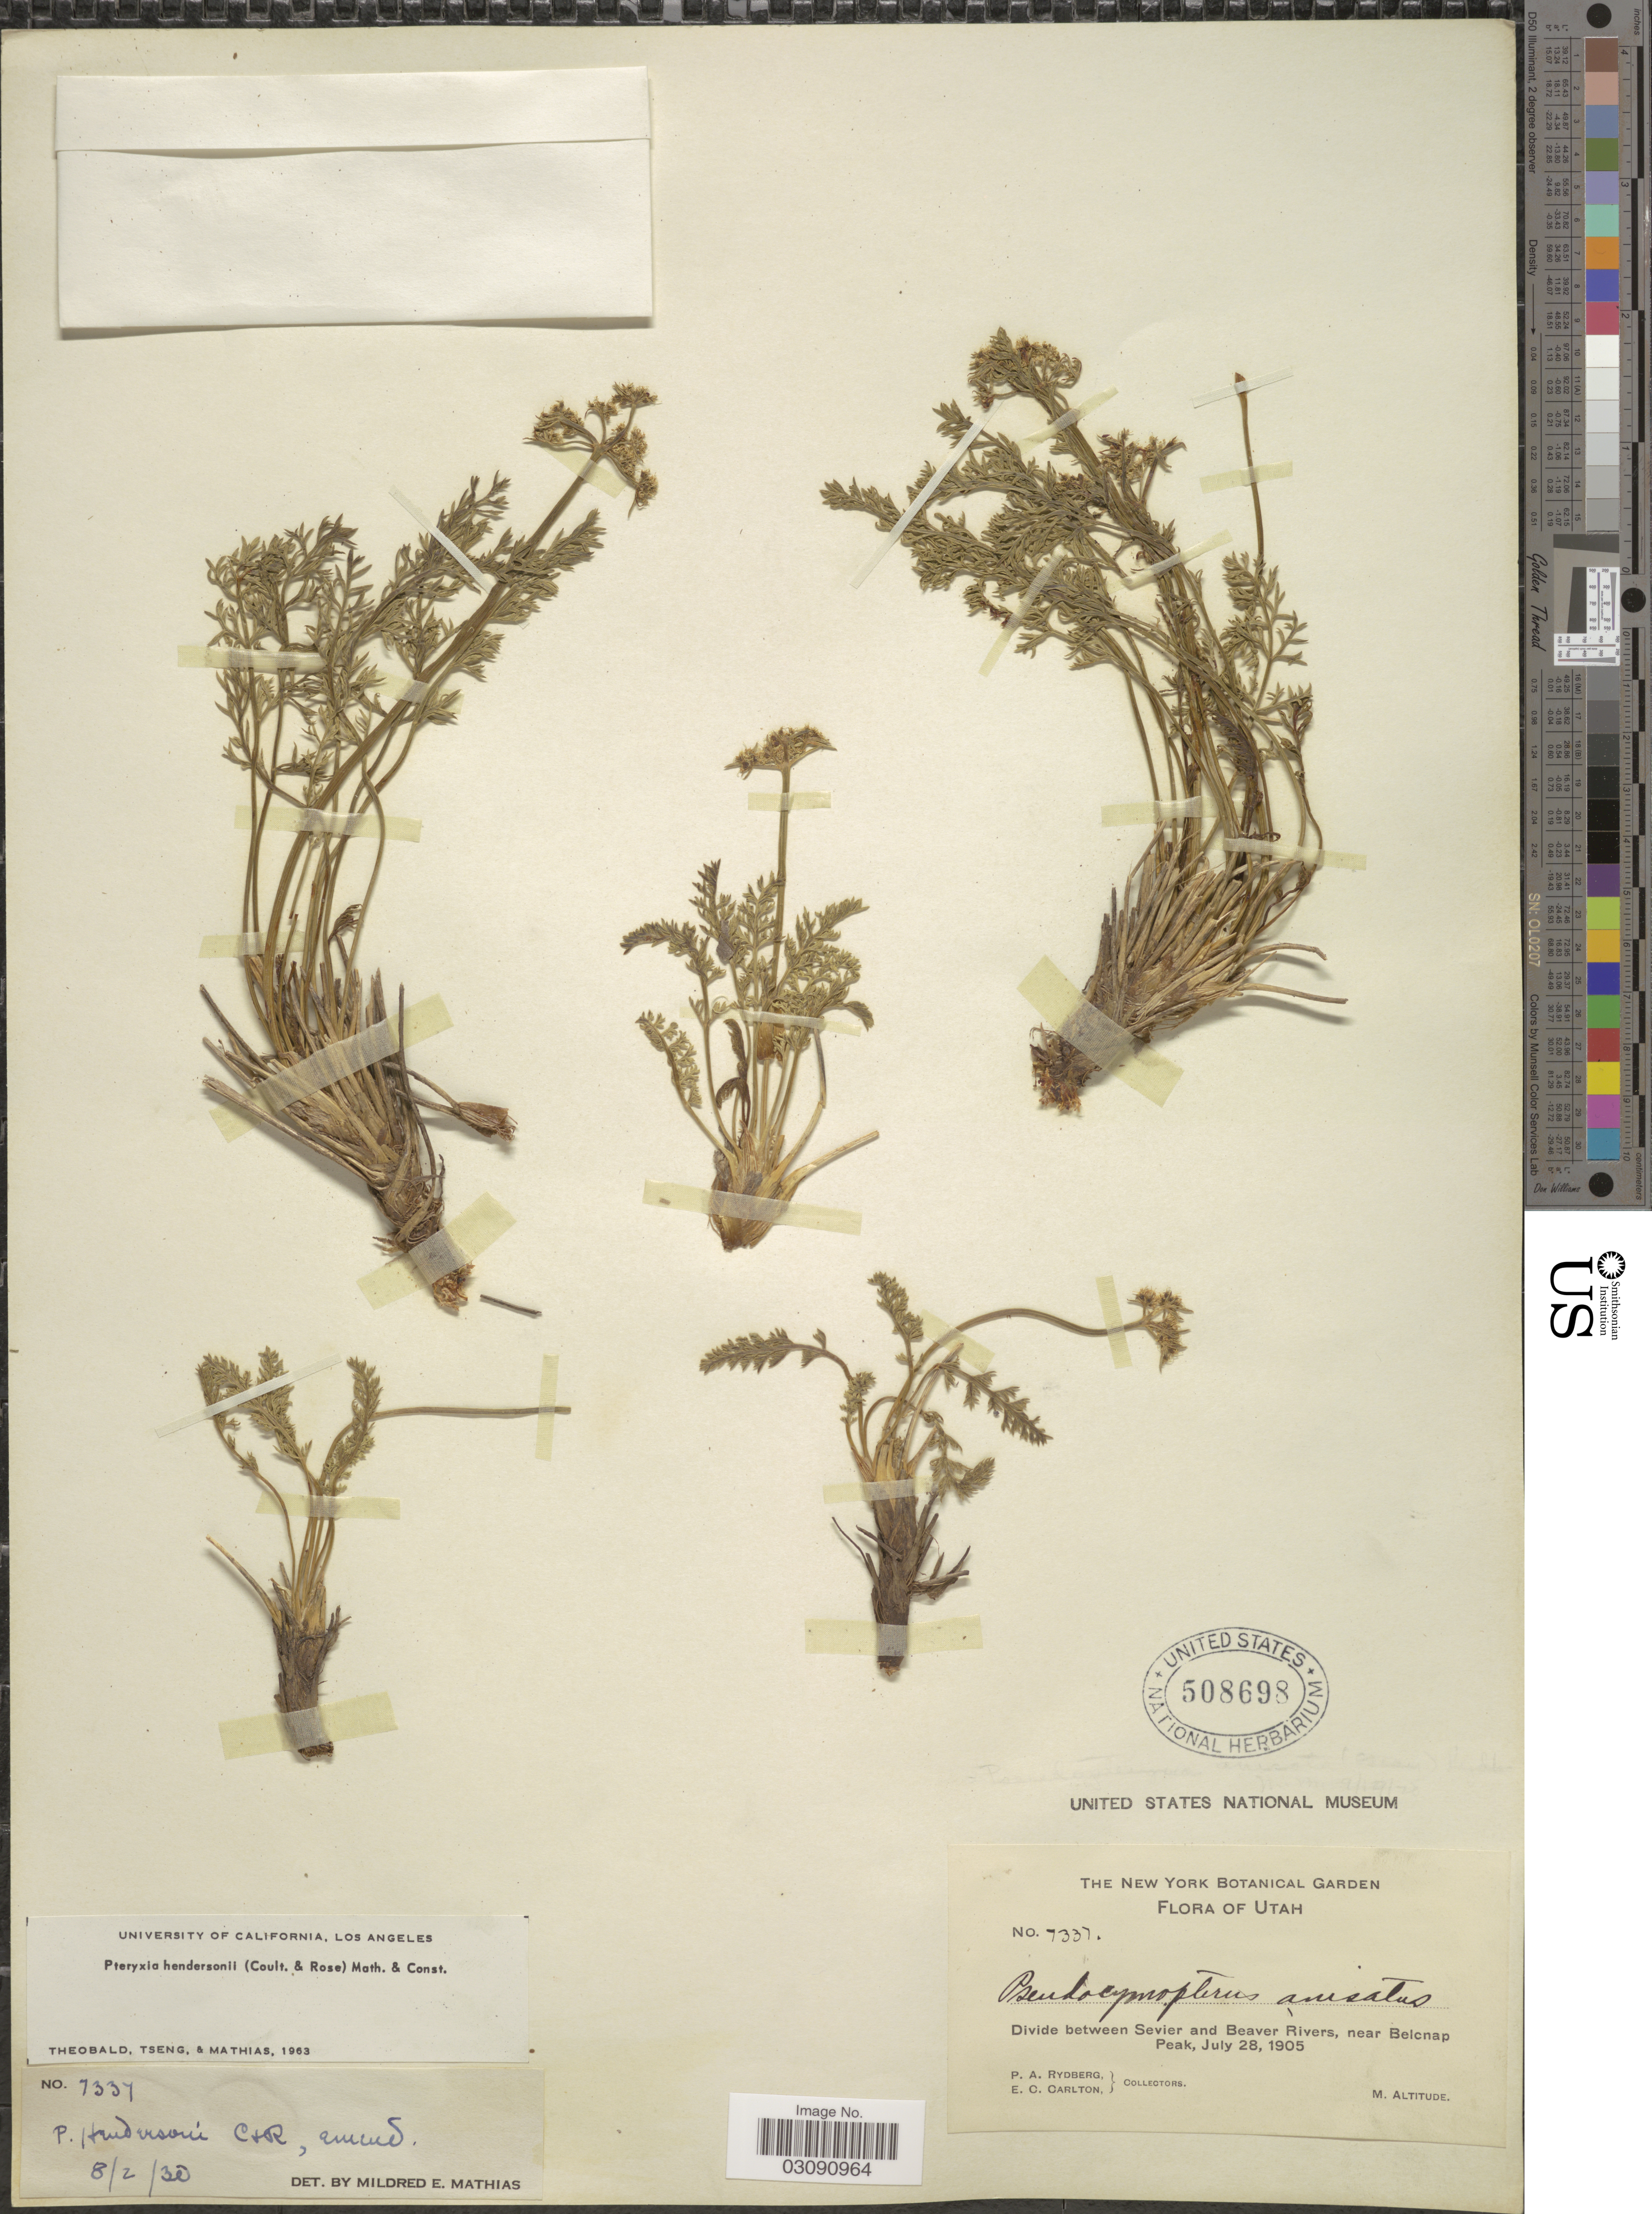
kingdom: Plantae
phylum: Tracheophyta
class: Magnoliopsida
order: Apiales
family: Apiaceae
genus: Pteryxia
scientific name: Pteryxia hendersonii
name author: (J.M. Coult. & Rose) Mathias & Constance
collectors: P. A. Rydberg & E. Carlton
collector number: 7337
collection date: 1905-07-28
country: United States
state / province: Utah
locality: Divide between Sevier, and Beaver Rivers, near Belcnap Peak.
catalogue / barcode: US 508698